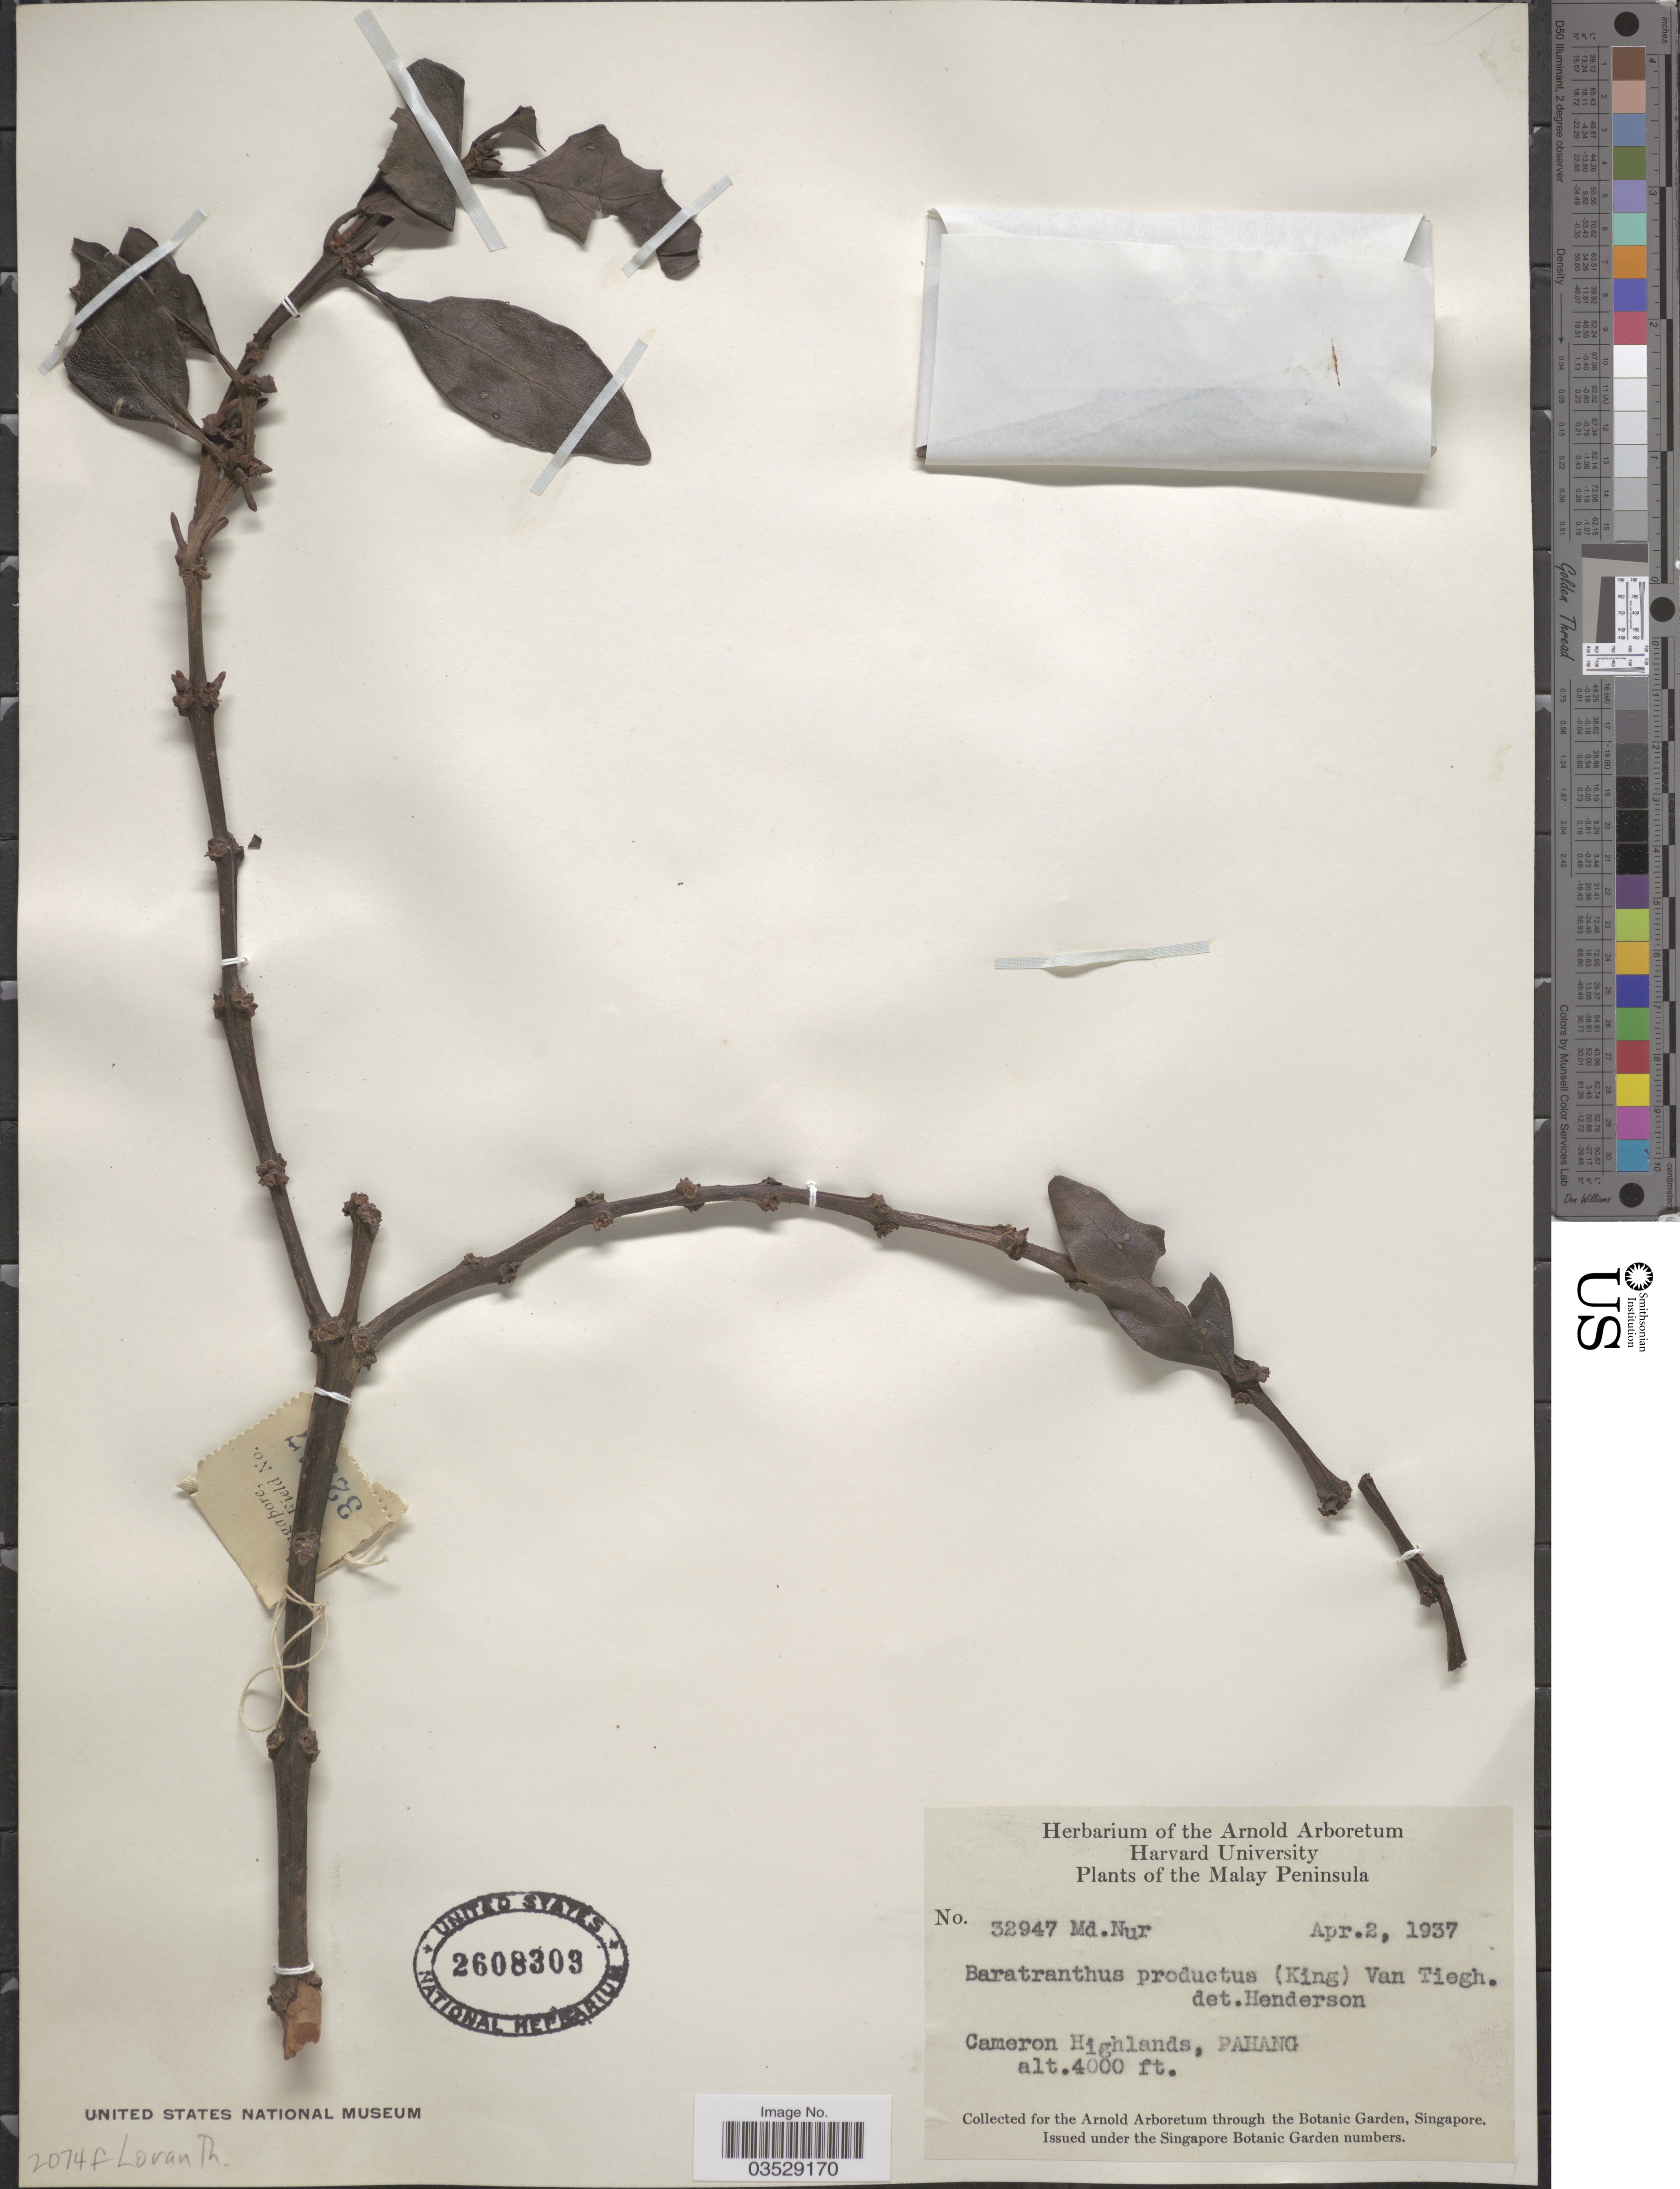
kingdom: Plantae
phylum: Tracheophyta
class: Magnoliopsida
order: Santalales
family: Loranthaceae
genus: Barathranthus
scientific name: Barathranthus productus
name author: (King) Tiegh.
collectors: M. Nur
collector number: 32947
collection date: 1937-04-02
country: Malaysia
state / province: Pahang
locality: The Malay Peninsula. Cameron Highlands.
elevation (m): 1219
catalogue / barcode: US 2608309